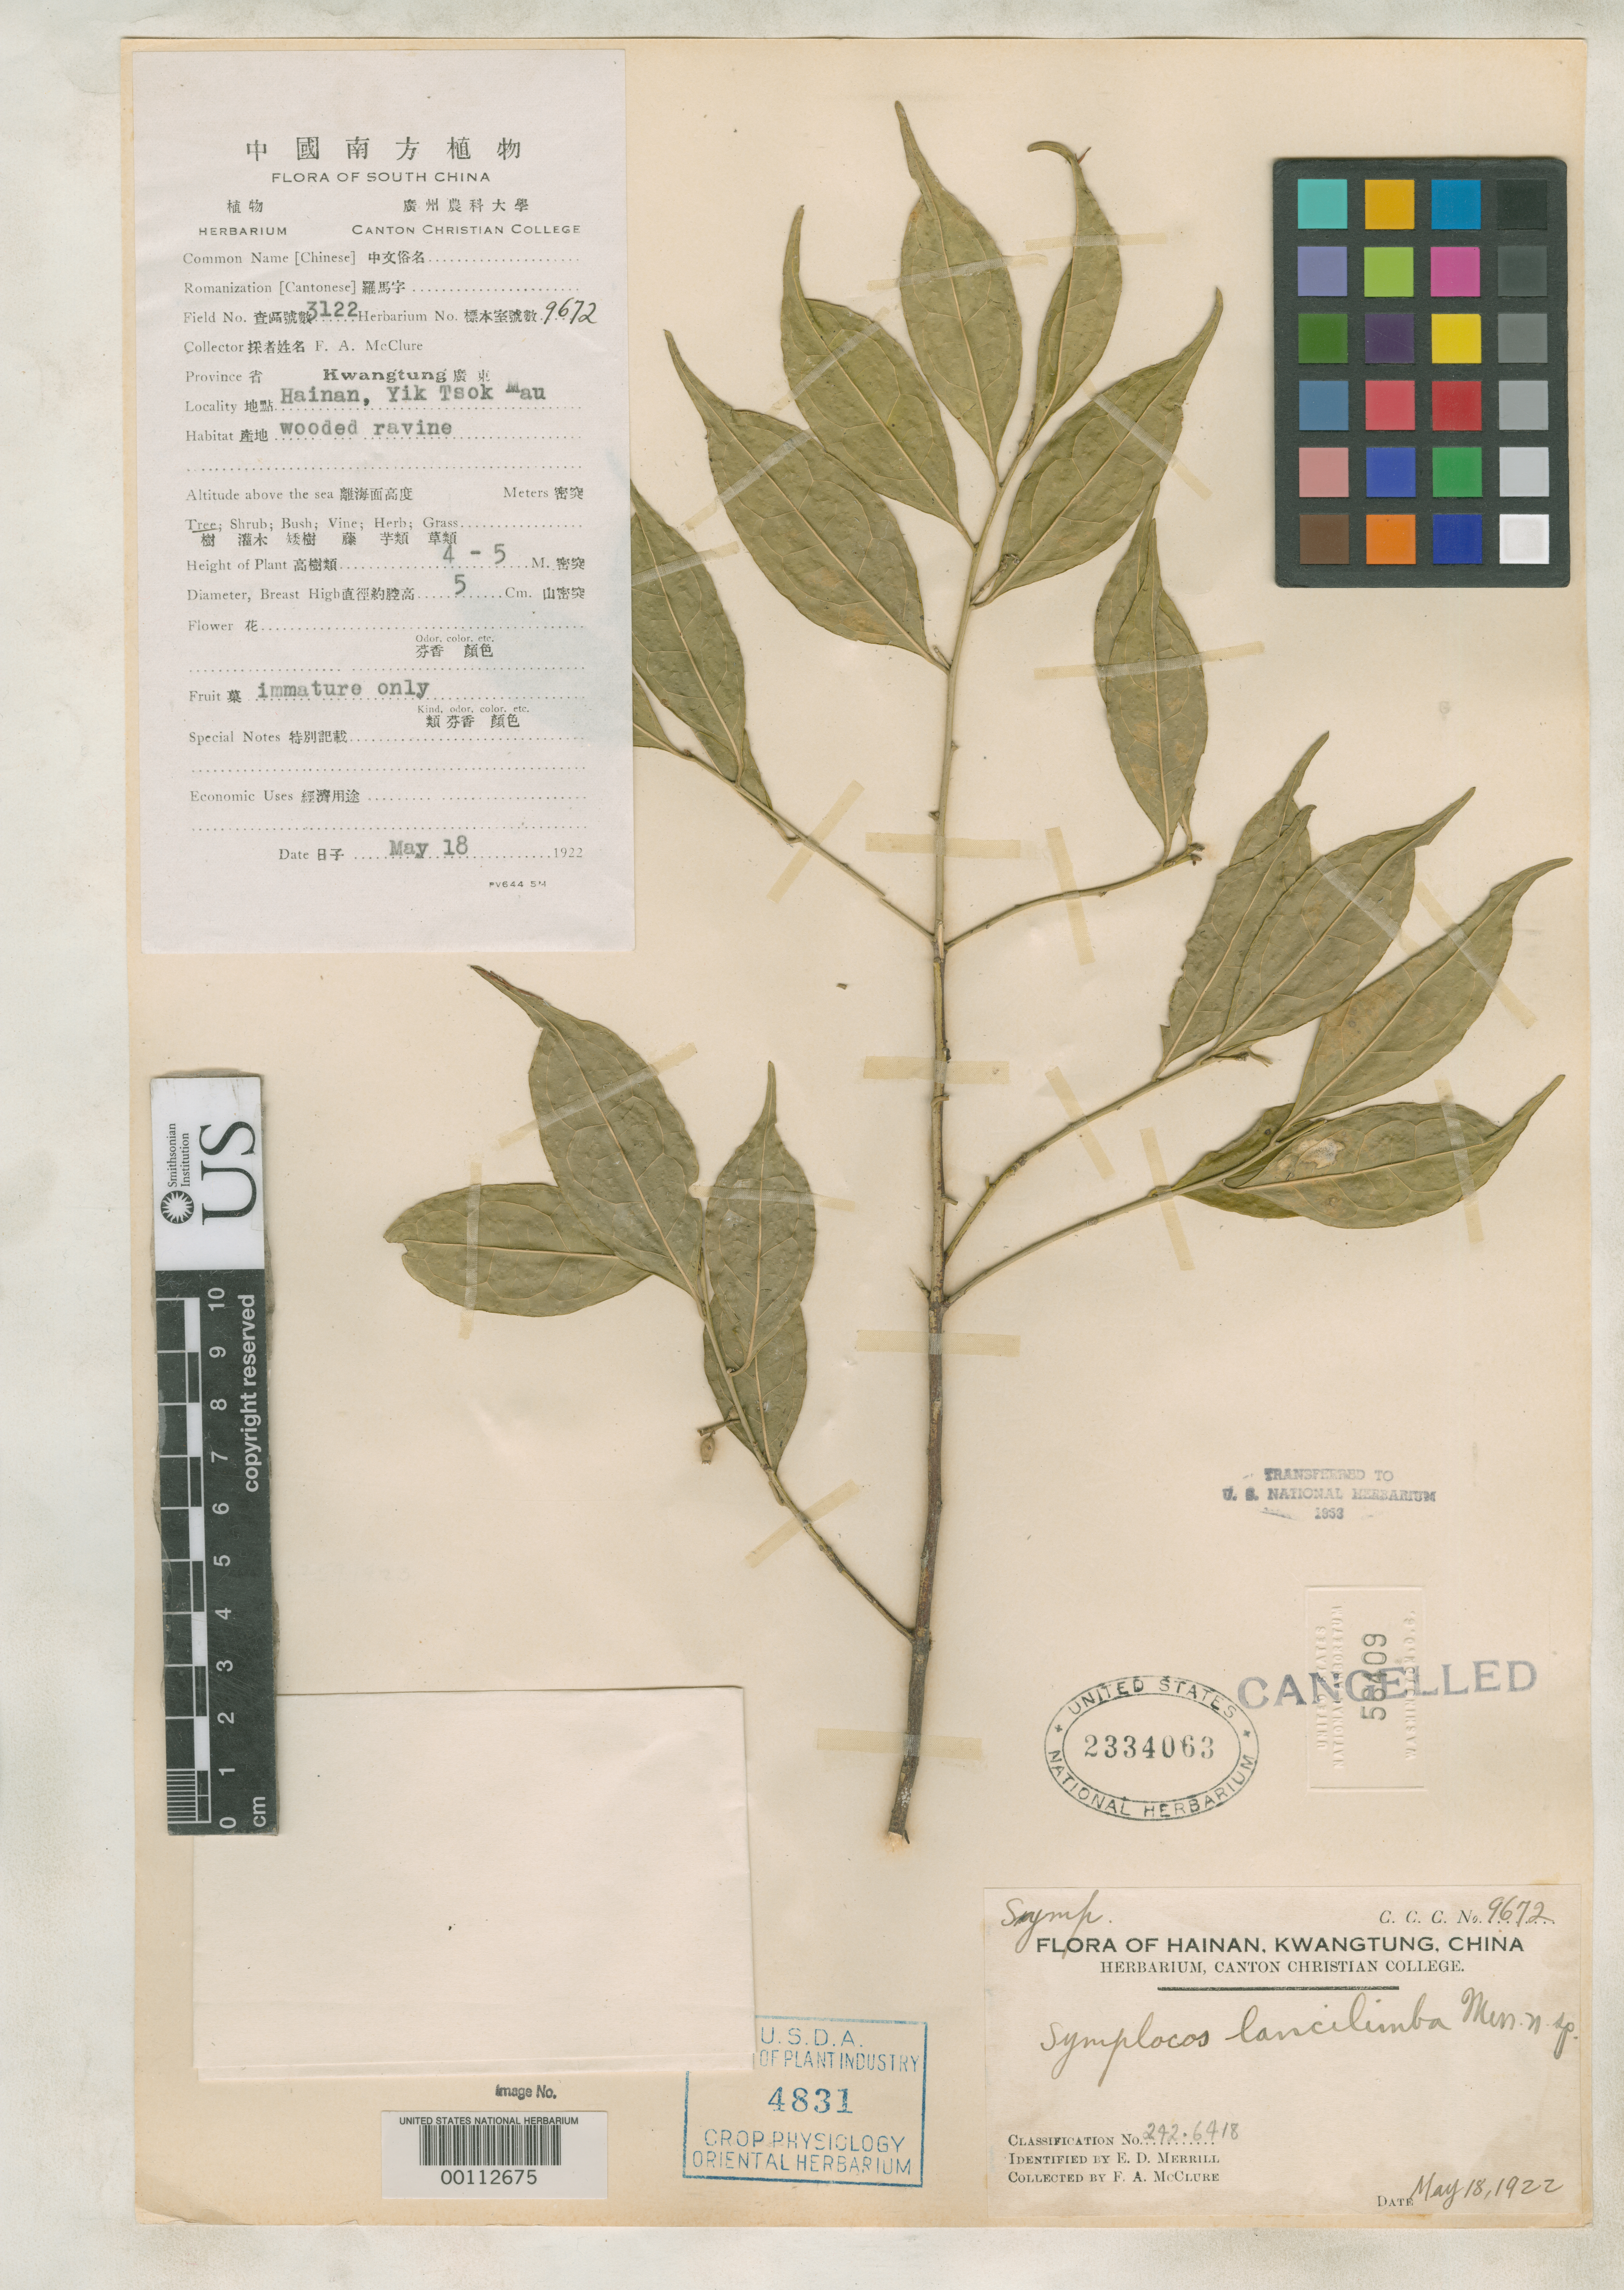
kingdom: Plantae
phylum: Tracheophyta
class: Magnoliopsida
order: Ericales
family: Symplocaceae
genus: Symplocos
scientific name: Symplocos lancilimba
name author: Merr.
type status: Isotype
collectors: F. A. McClure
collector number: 3122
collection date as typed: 18 May 1922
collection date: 1922-05-18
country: China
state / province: Hainan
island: Hainan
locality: Hainan Yik, Tsak Mau.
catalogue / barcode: US 2334063